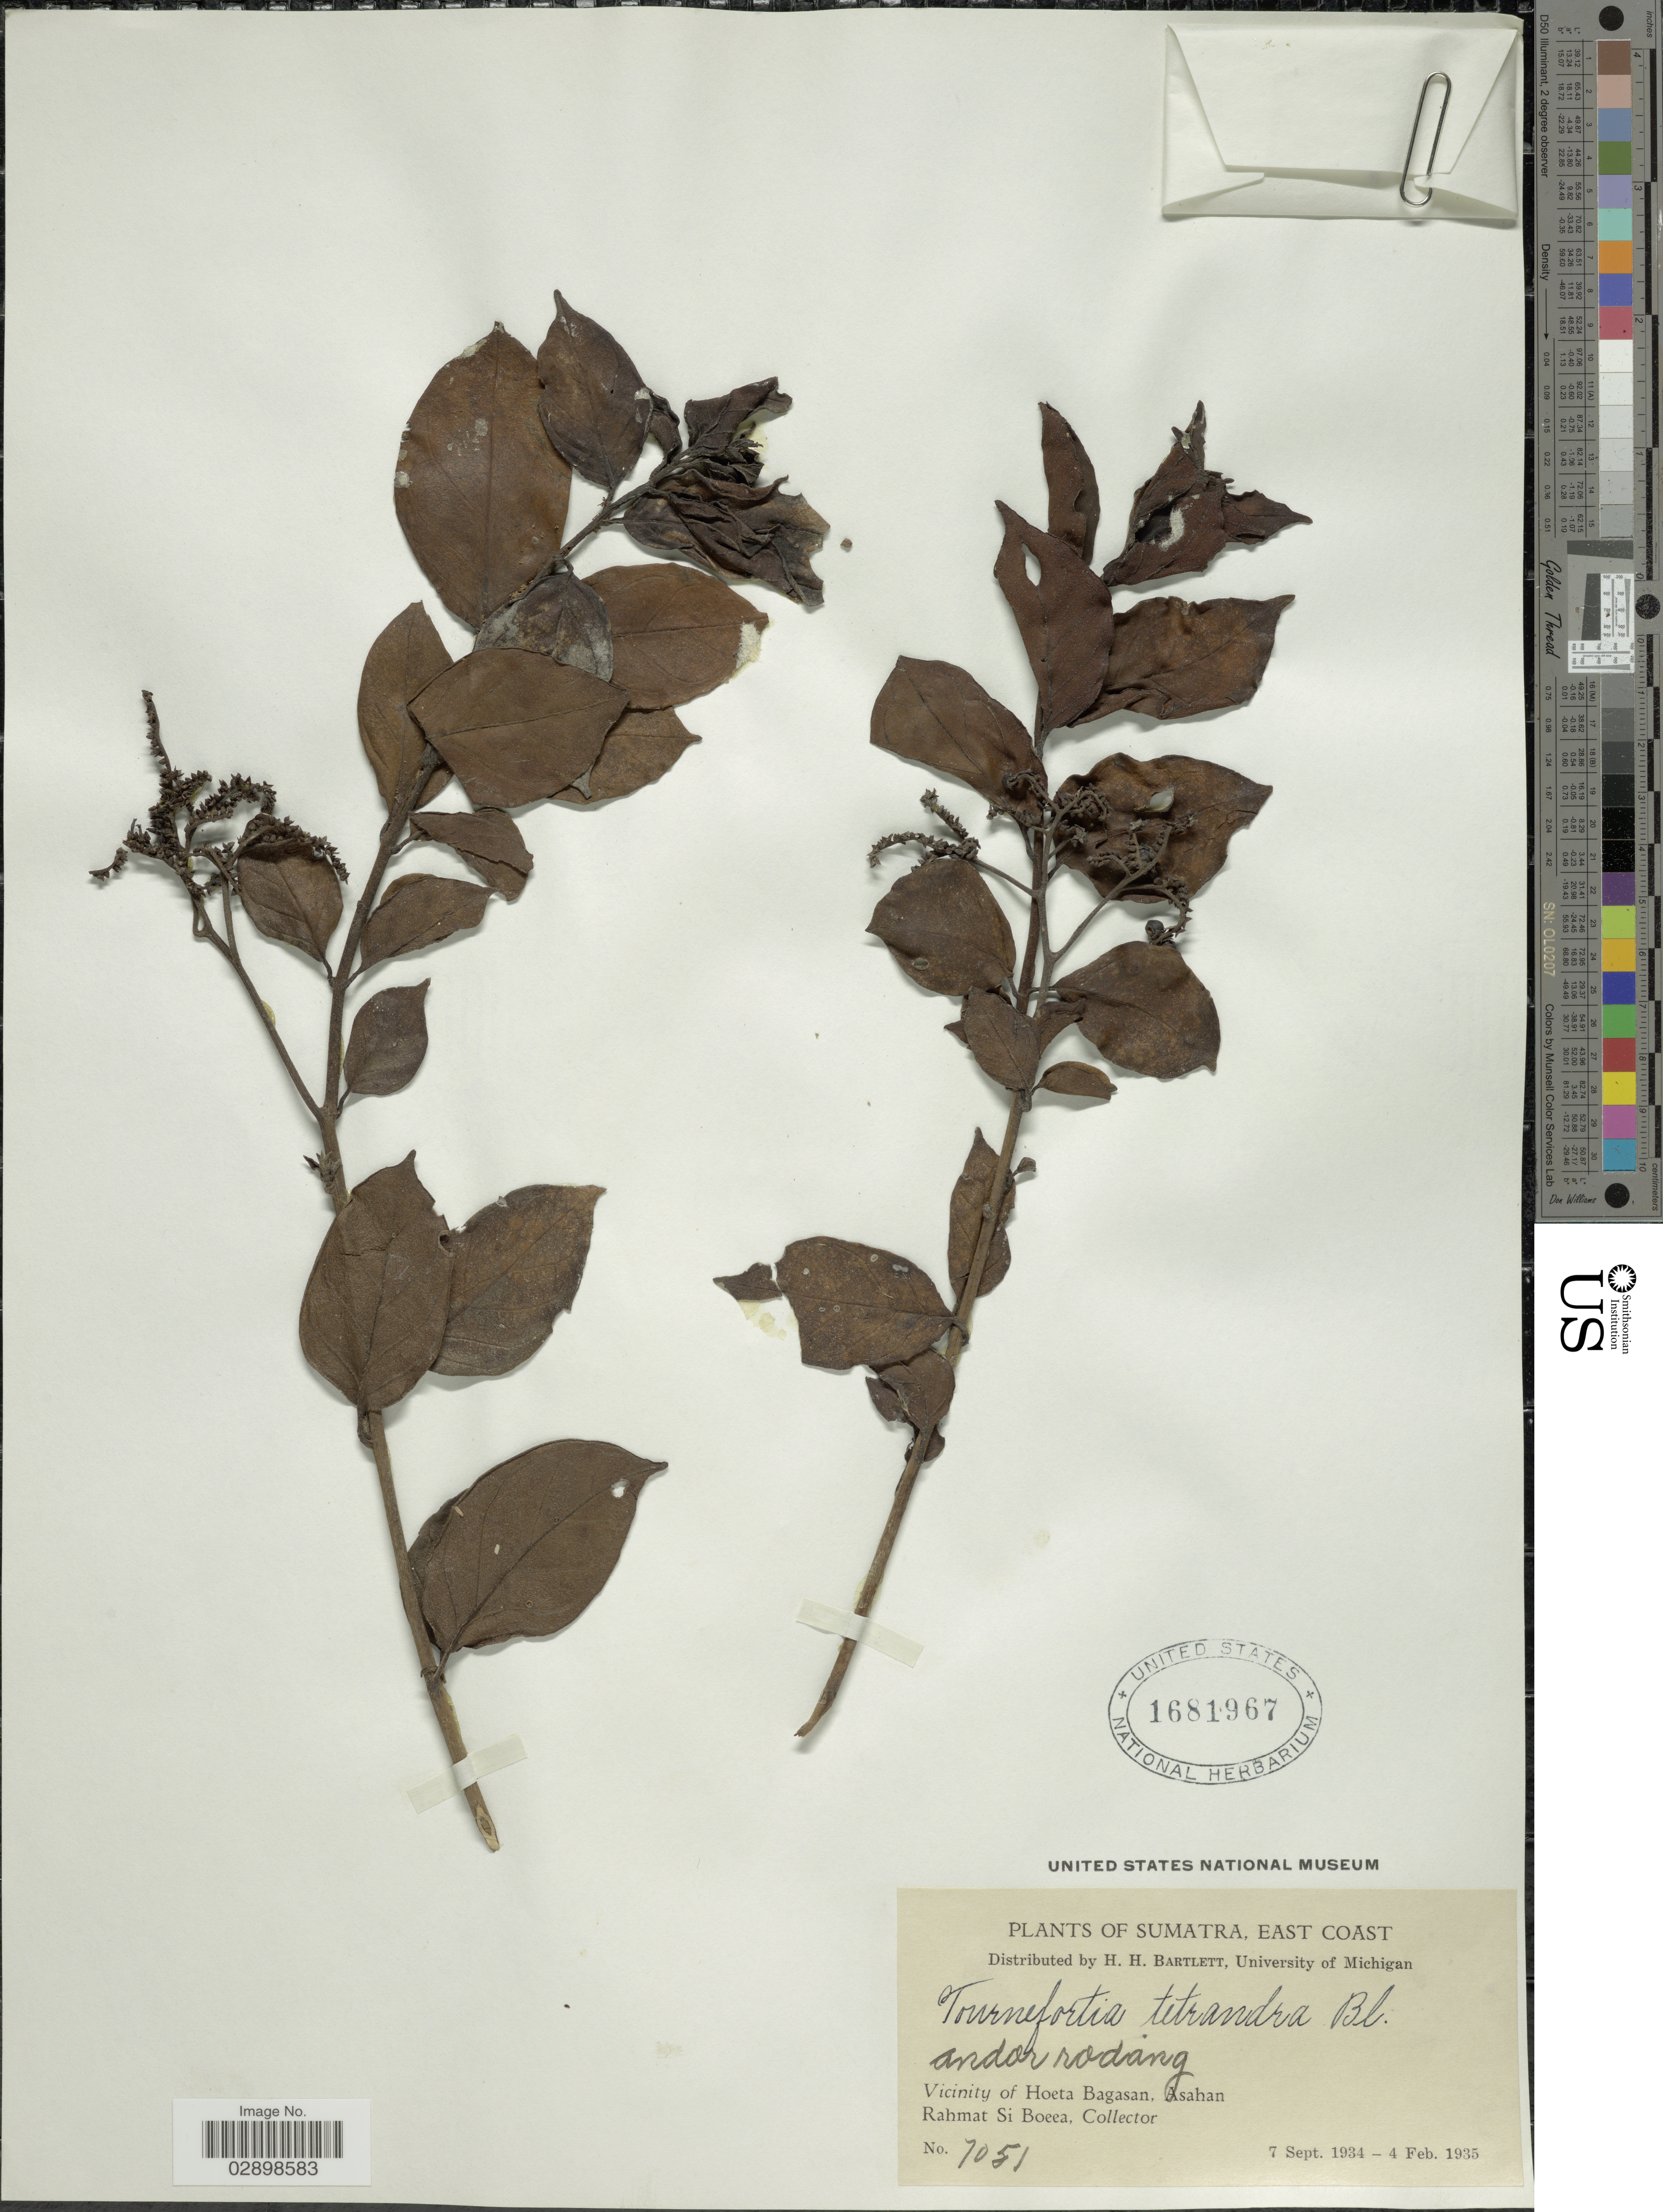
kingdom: Plantae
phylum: Tracheophyta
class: Magnoliopsida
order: Boraginales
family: Heliotropiaceae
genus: Tournefortia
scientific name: Tournefortia tetrandra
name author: Blume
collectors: Rahmat Si Boeea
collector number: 7051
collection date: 1934-09-07/1935-02-04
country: Indonesia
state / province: Sumatra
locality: East Coast. Vicinity of Hoeta Bagasan, Asahan.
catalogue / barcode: US 1681967